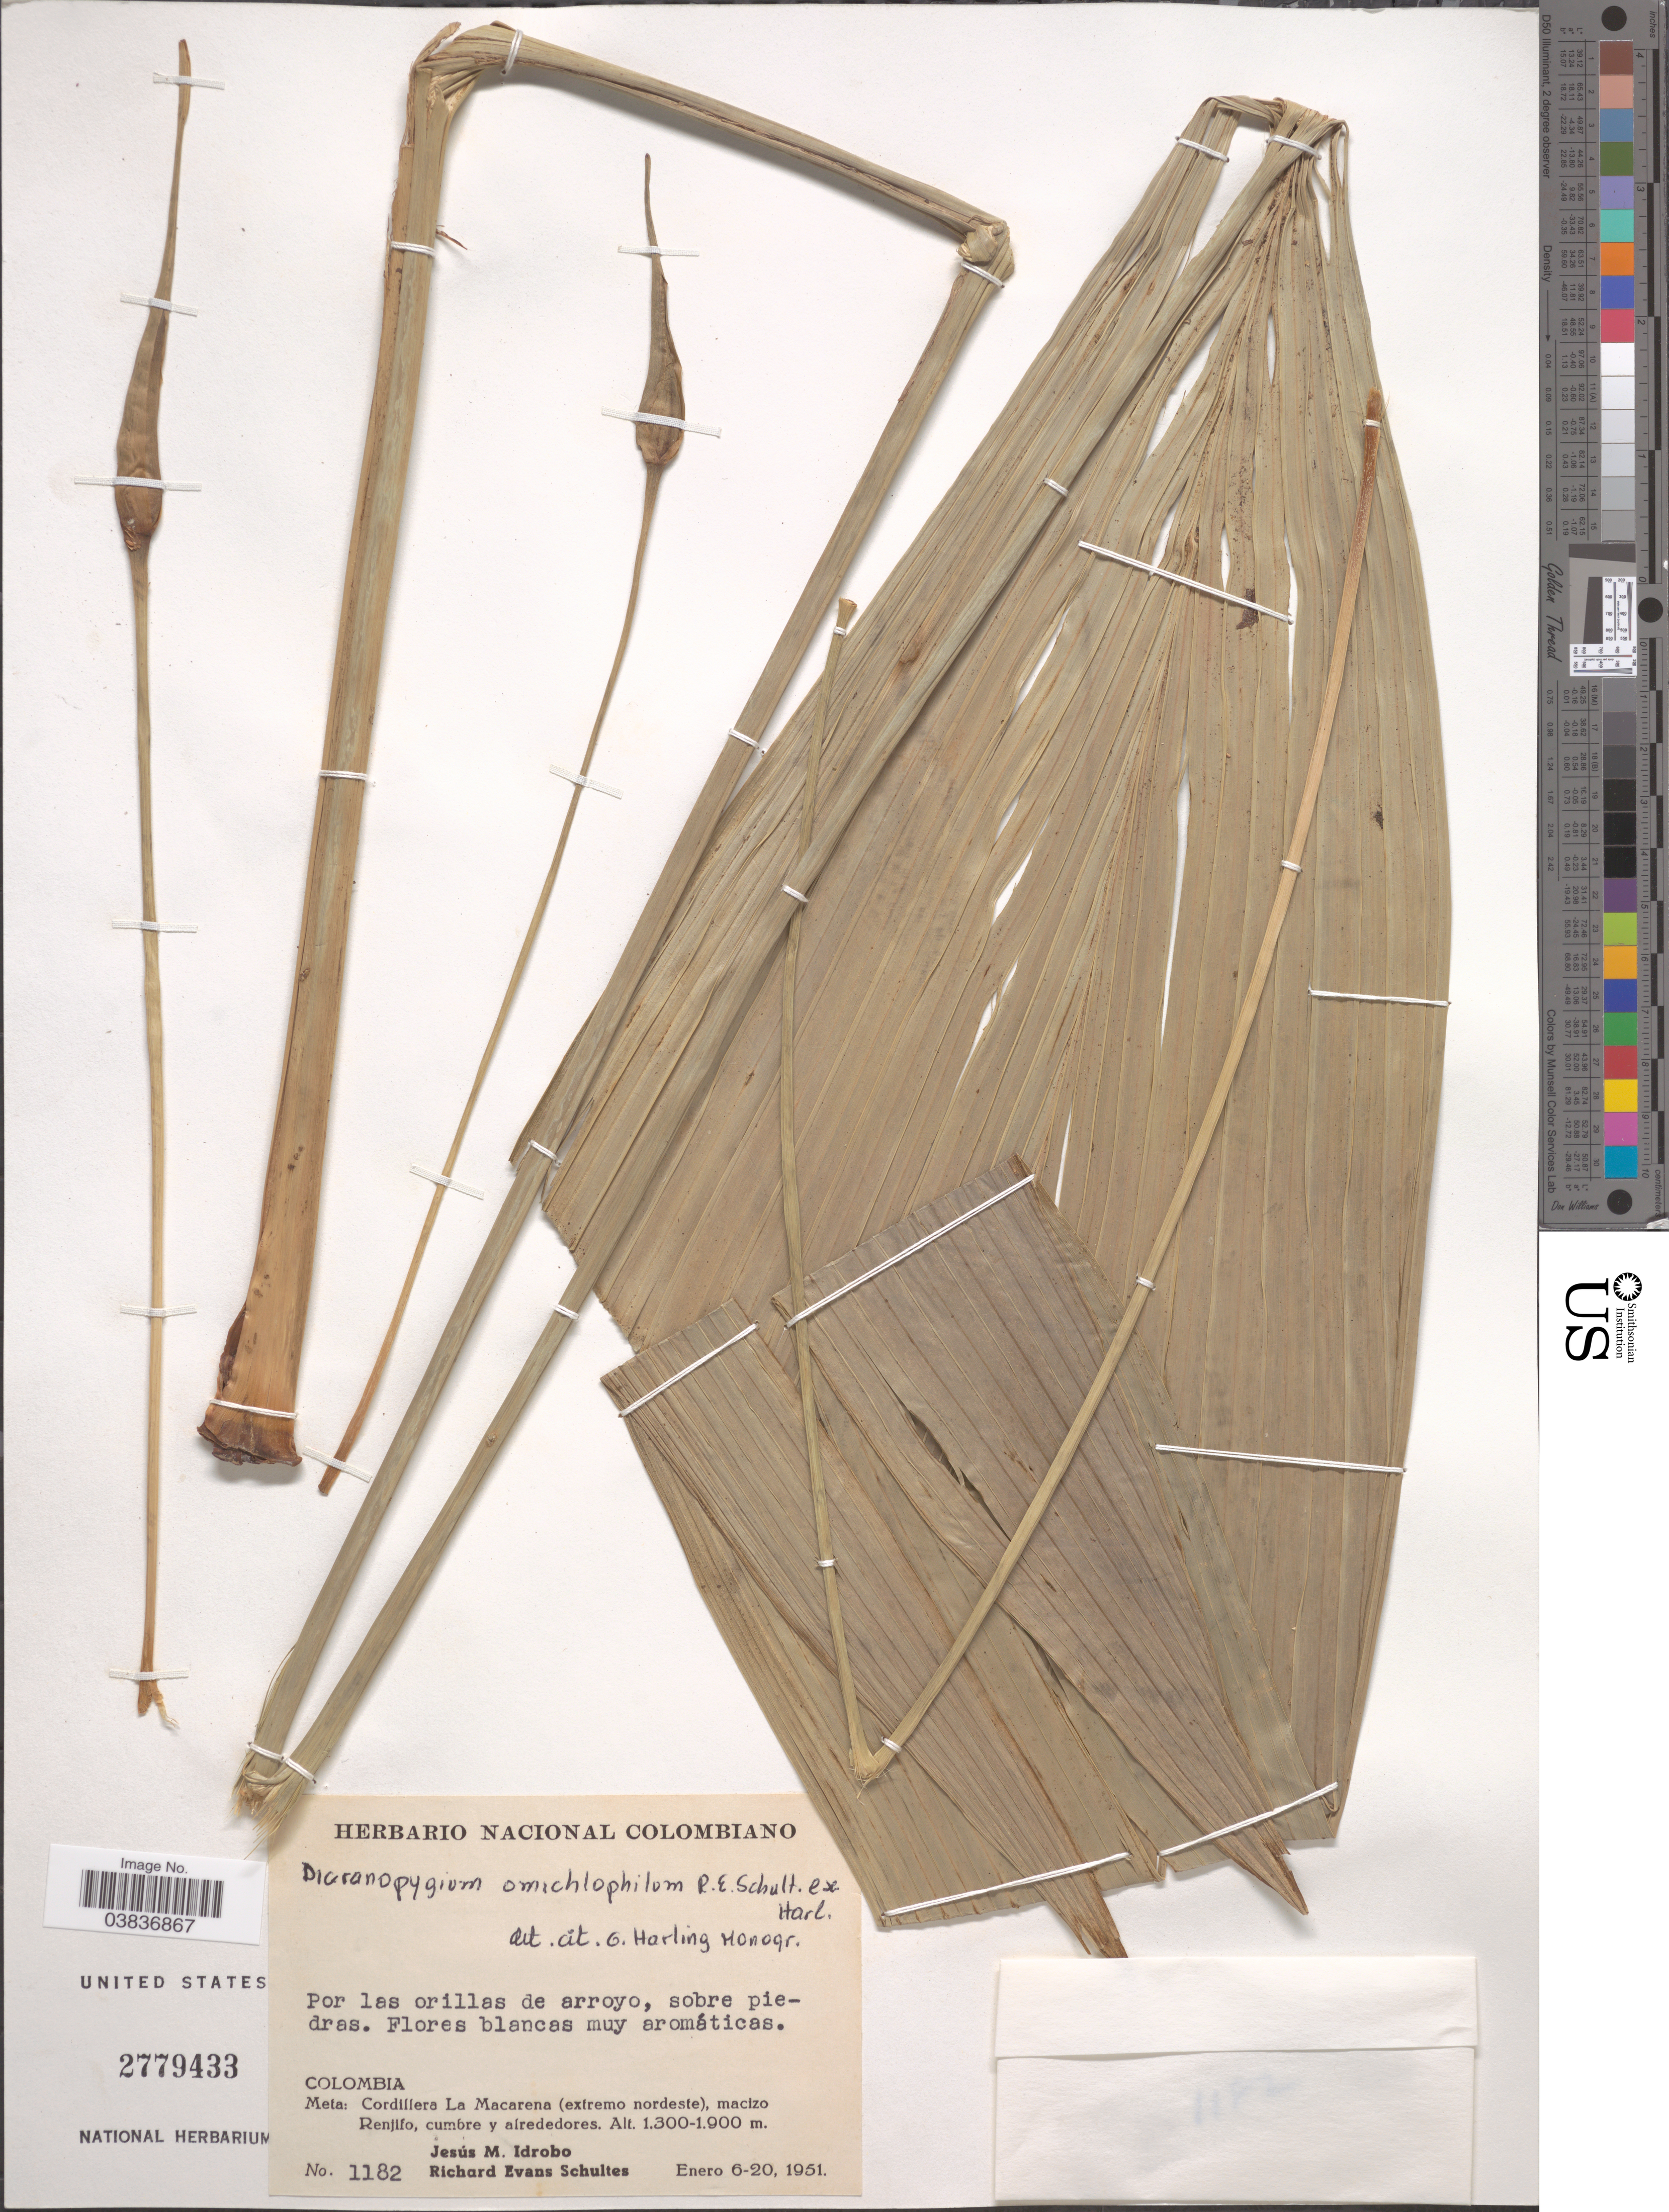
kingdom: Plantae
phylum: Tracheophyta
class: Liliopsida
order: Pandanales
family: Cyclanthaceae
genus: Dicranopygium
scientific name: Dicranopygium omichlophilum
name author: R.E. Schult. ex Harling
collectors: J. M. Idrobo & R. E. Schultes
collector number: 1182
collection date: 1951-01-06/1951-01-20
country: Colombia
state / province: Meta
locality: Cordillera La Macarena (extremo nordeste), macizo Renjifo, cumbre y alrededores.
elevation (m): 1300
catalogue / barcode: US 2779433